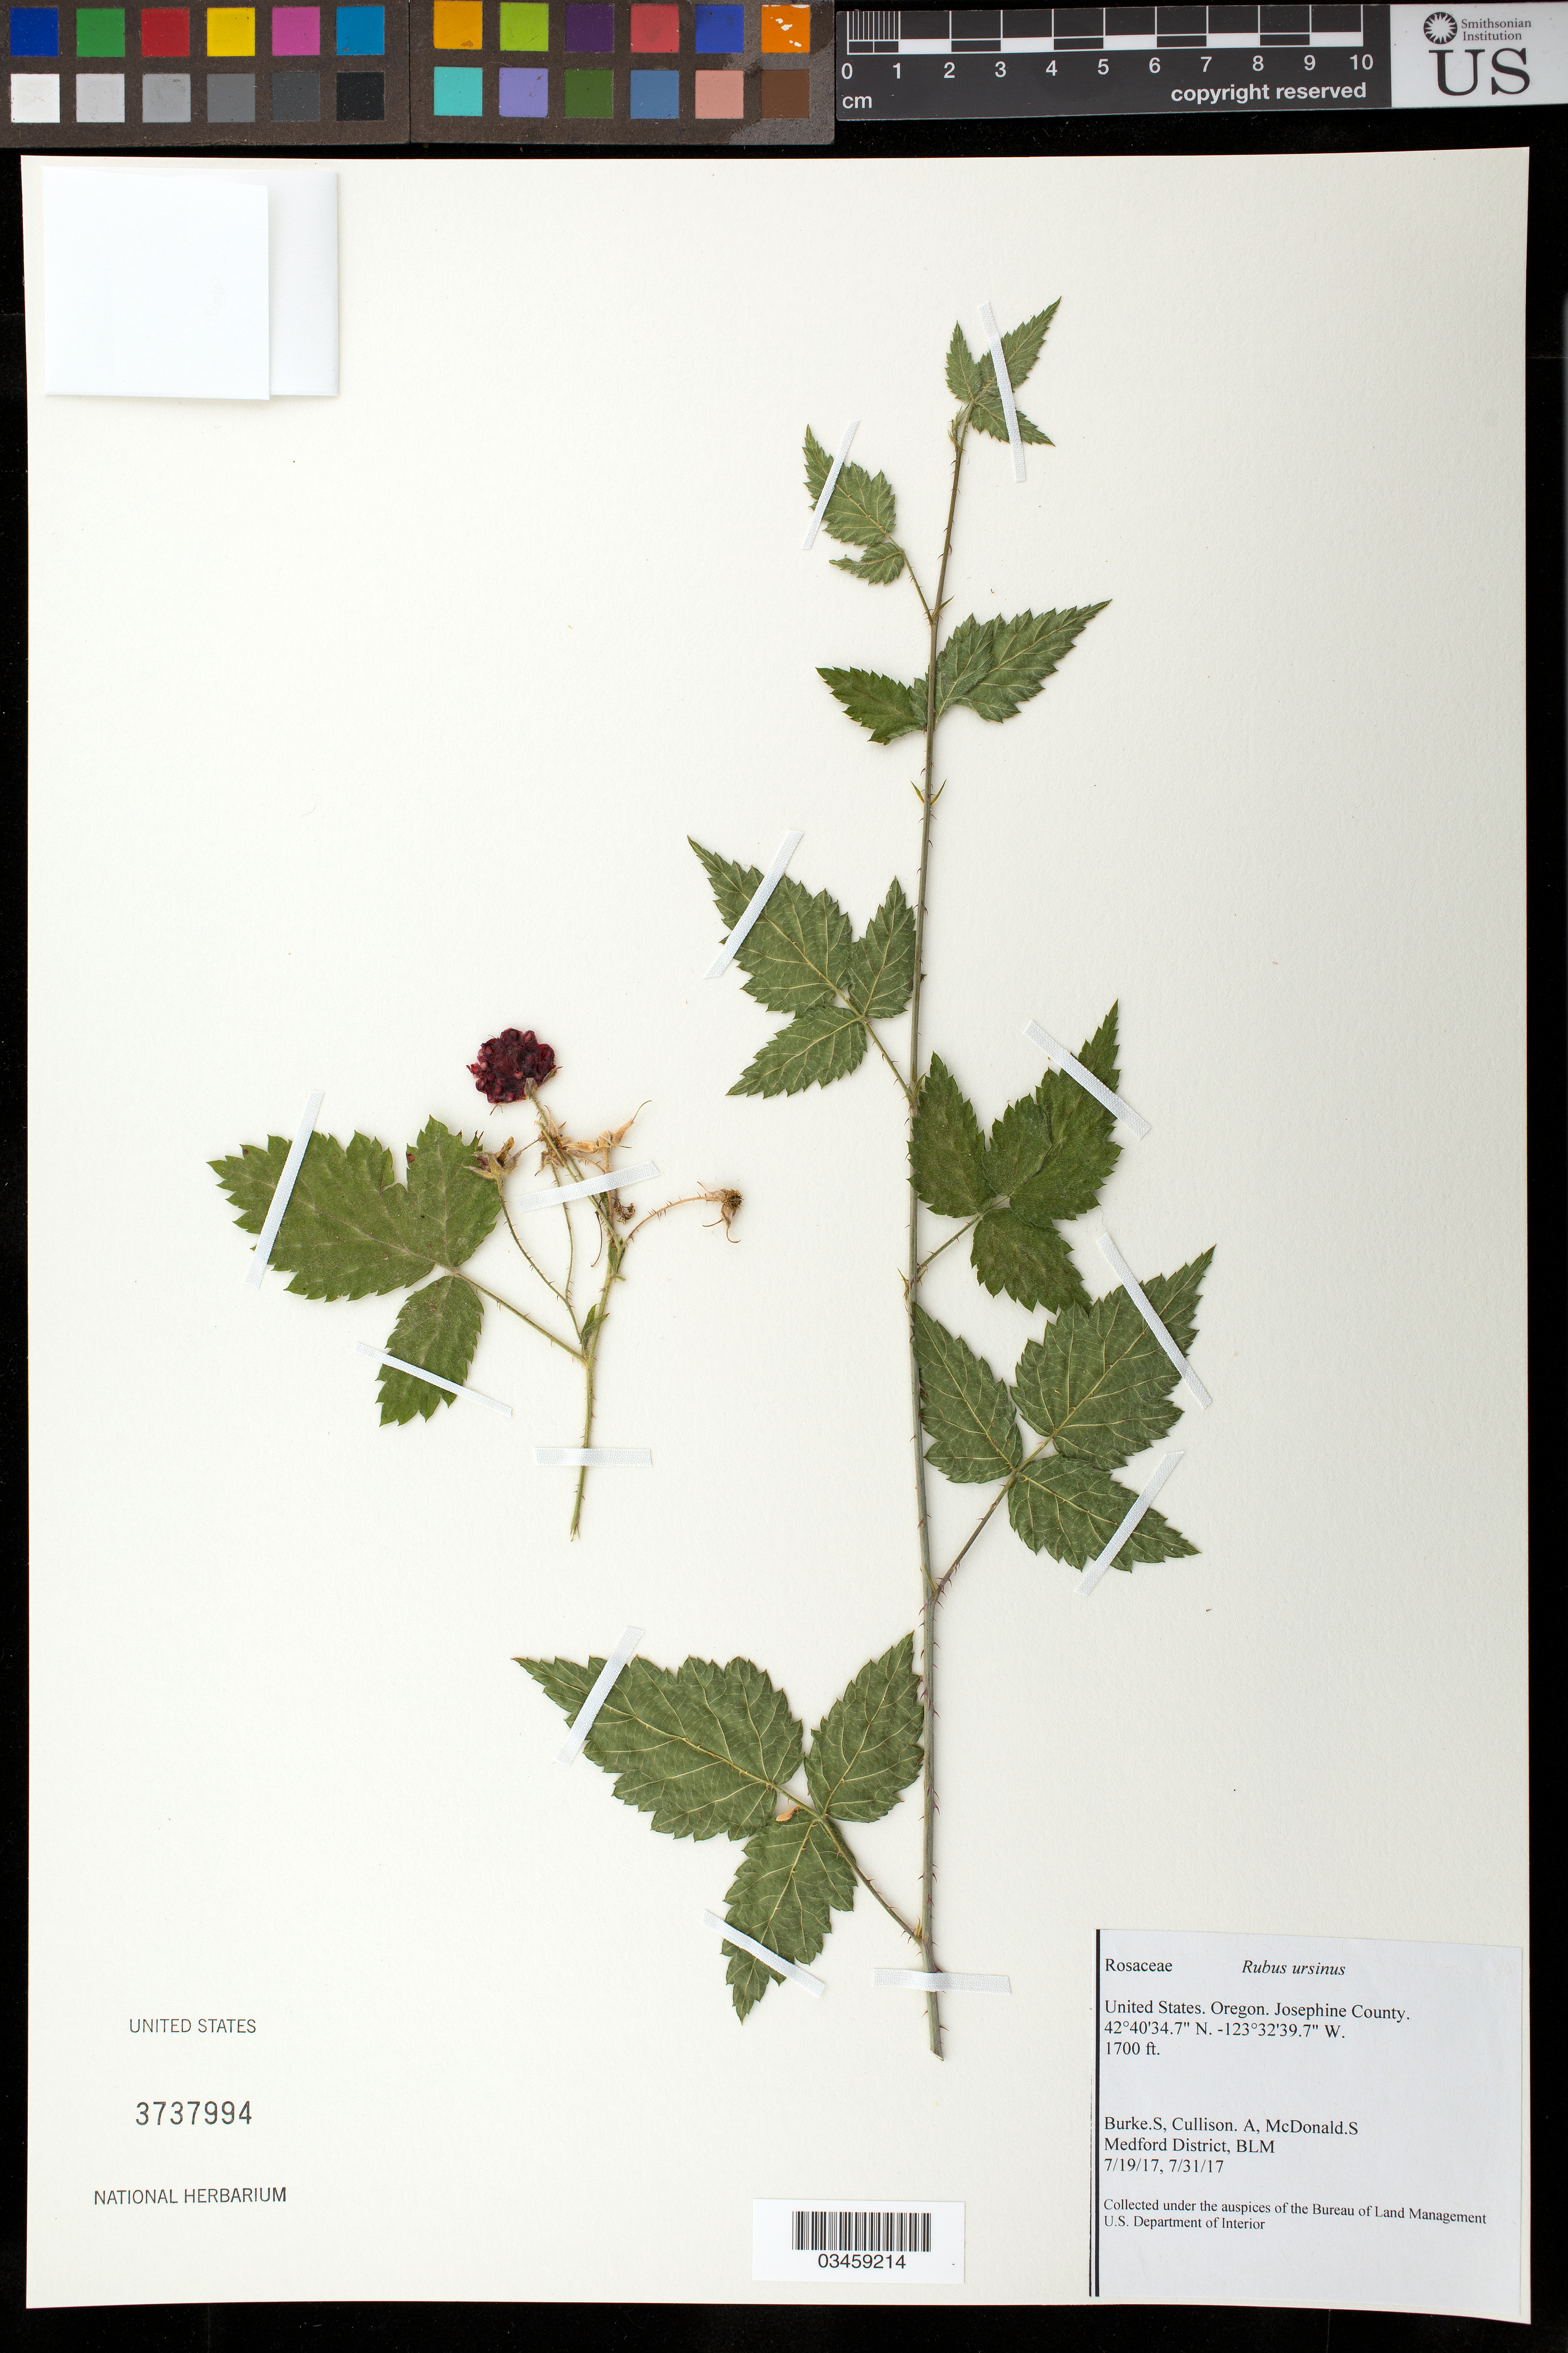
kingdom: Plantae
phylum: Tracheophyta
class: Magnoliopsida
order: Rosales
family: Rosaceae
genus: Rubus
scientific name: Rubus ursinus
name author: (Schltdl.) Cham.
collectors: S. Burke, A. Cullison & S. McDonald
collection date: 2017-07-19,2017-07-31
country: United States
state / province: Oregon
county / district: Josephine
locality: Medford District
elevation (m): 518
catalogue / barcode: US 3737993